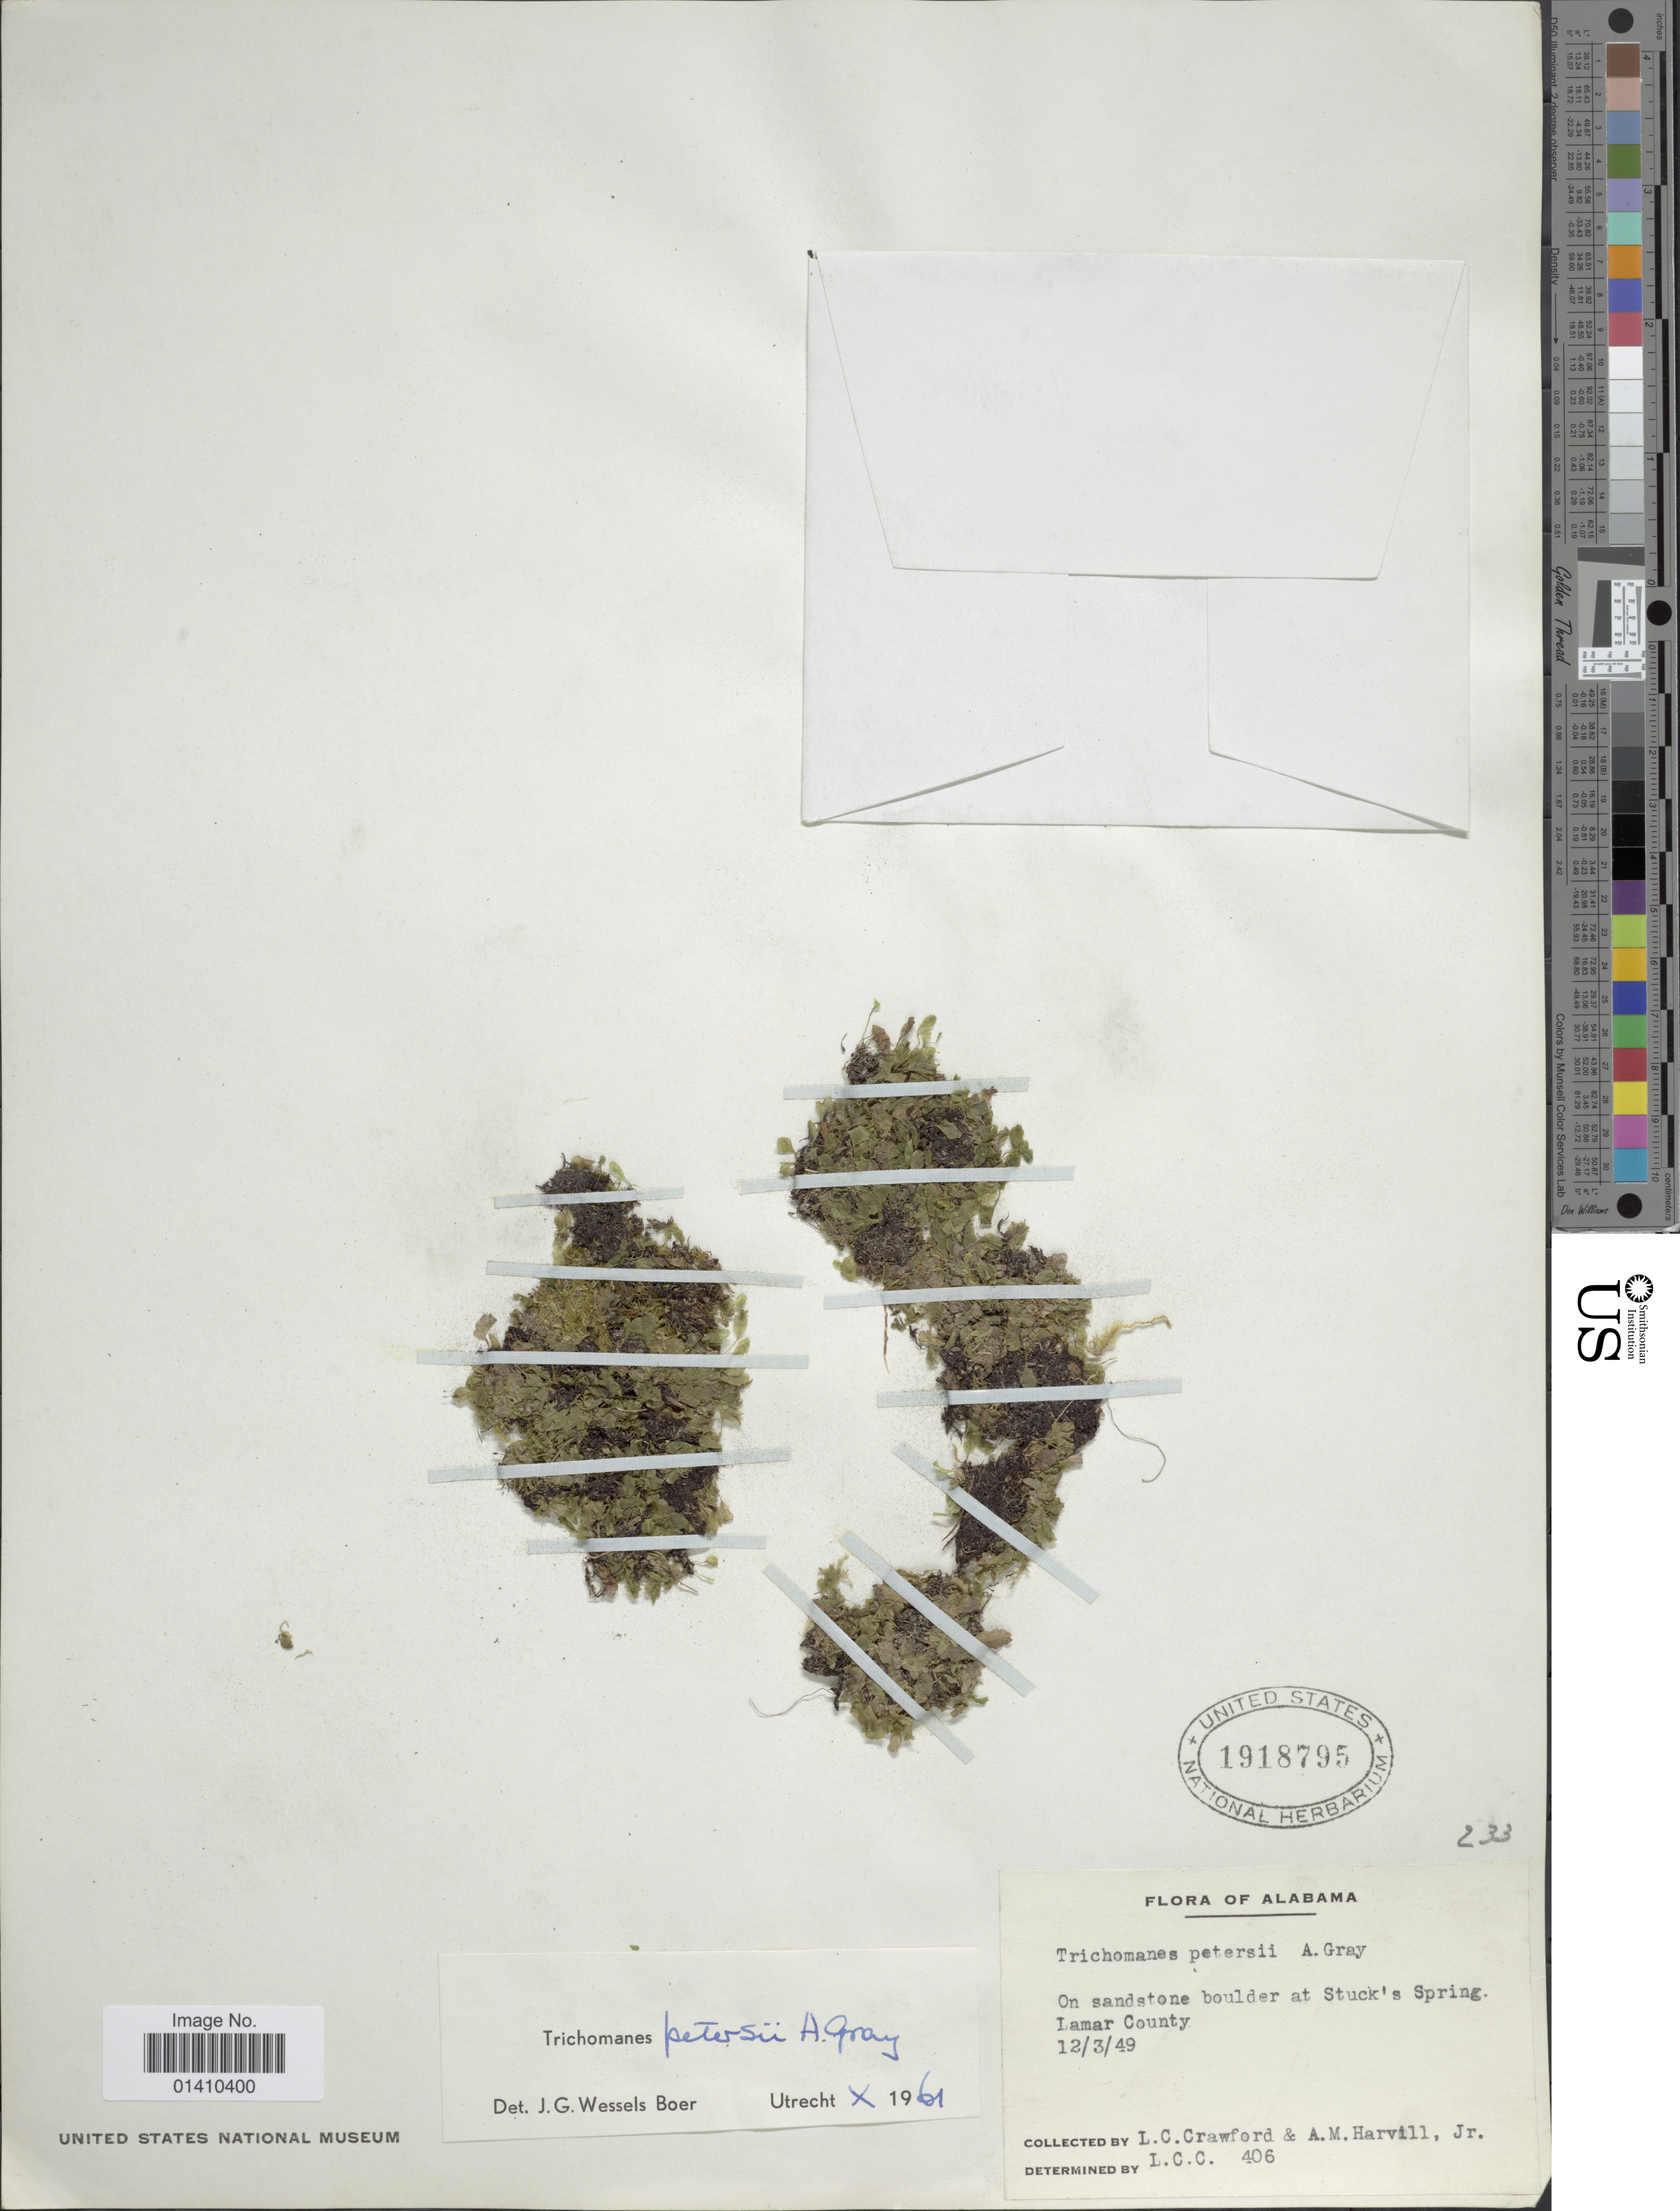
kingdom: Plantae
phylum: Tracheophyta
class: Polypodiopsida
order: Hymenophyllales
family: Hymenophyllaceae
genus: Didymoglossum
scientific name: Didymoglossum petersii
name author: (A. Gray) Copel.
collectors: L. Crawford & A. Harvill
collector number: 233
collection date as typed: Transcribed d/m/y: 3/12/49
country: United States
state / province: Alabama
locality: On Sandstone boulder at Stuck's Spring. Lamar County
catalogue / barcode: US 1918795